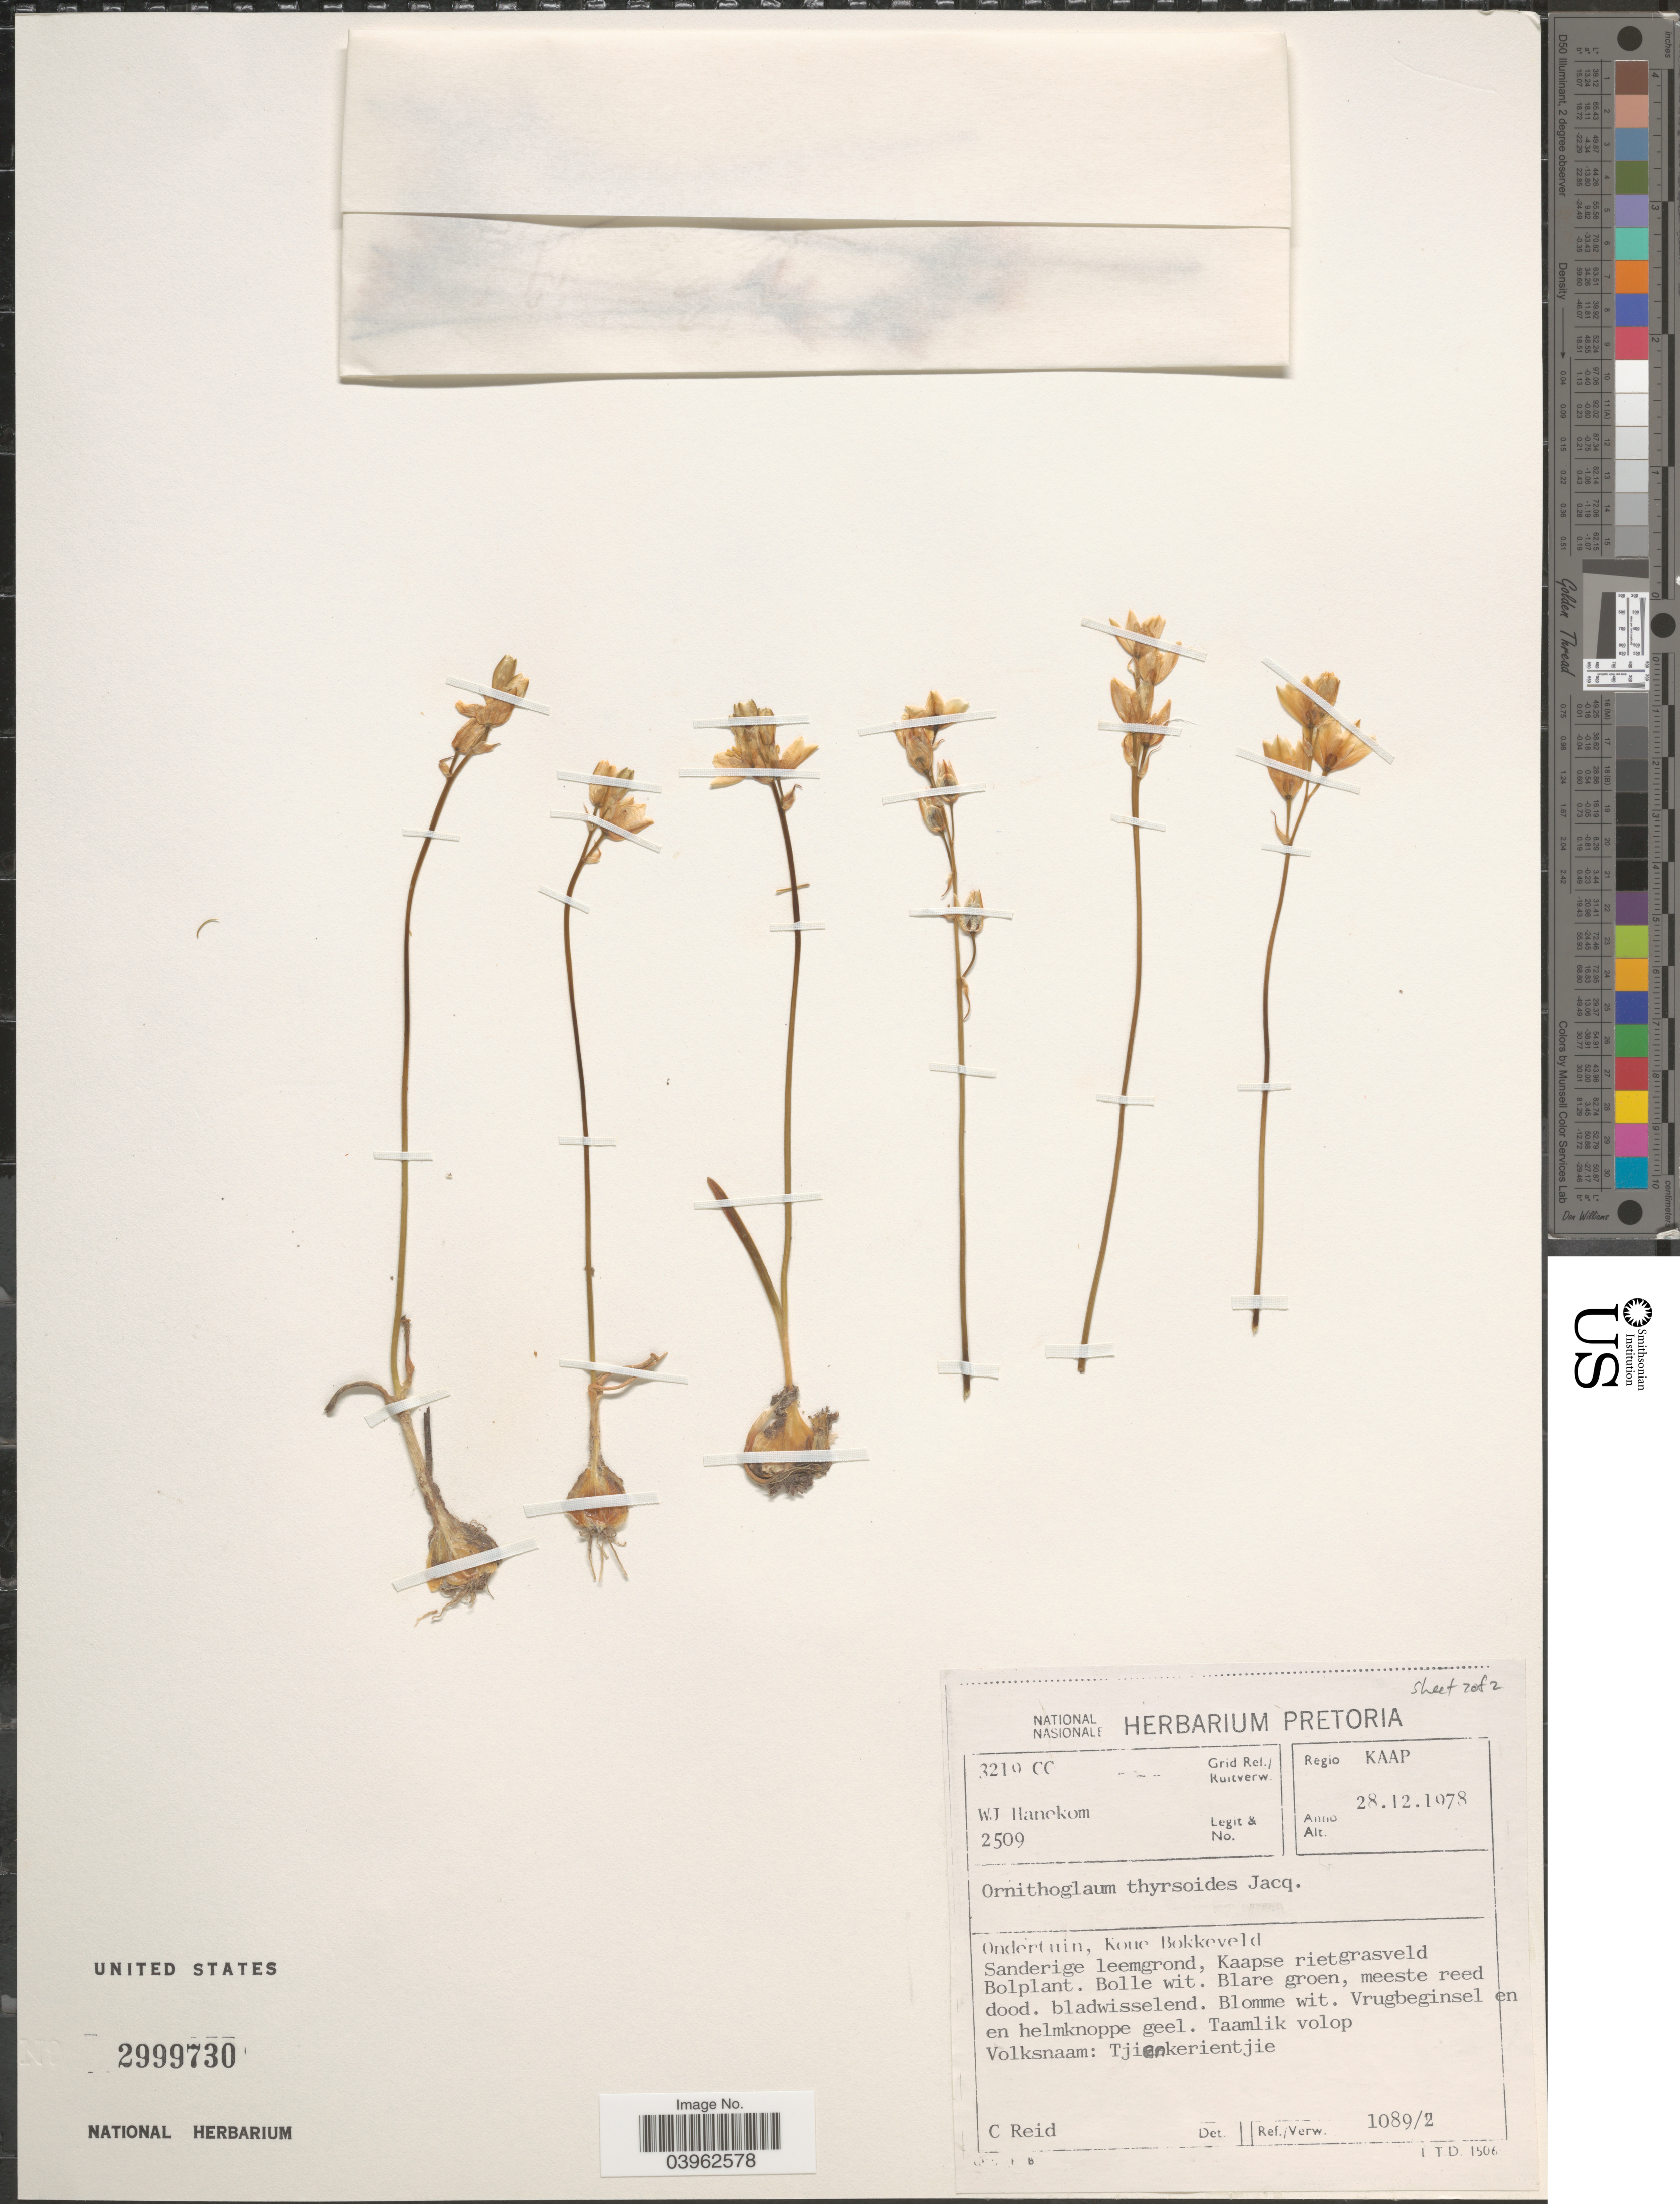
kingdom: Plantae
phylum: Tracheophyta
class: Liliopsida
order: Asparagales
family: Asparagaceae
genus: Ornithogalum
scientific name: Ornithogalum thyrsoides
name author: Jacq.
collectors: W. Hanekom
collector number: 2509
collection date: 1978-12-28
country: South Africa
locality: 3219 CC Grid. Ref./Ruitverw. Regio Kaap. Ondertuin, Koue Bokkeveld.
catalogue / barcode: US 2999730